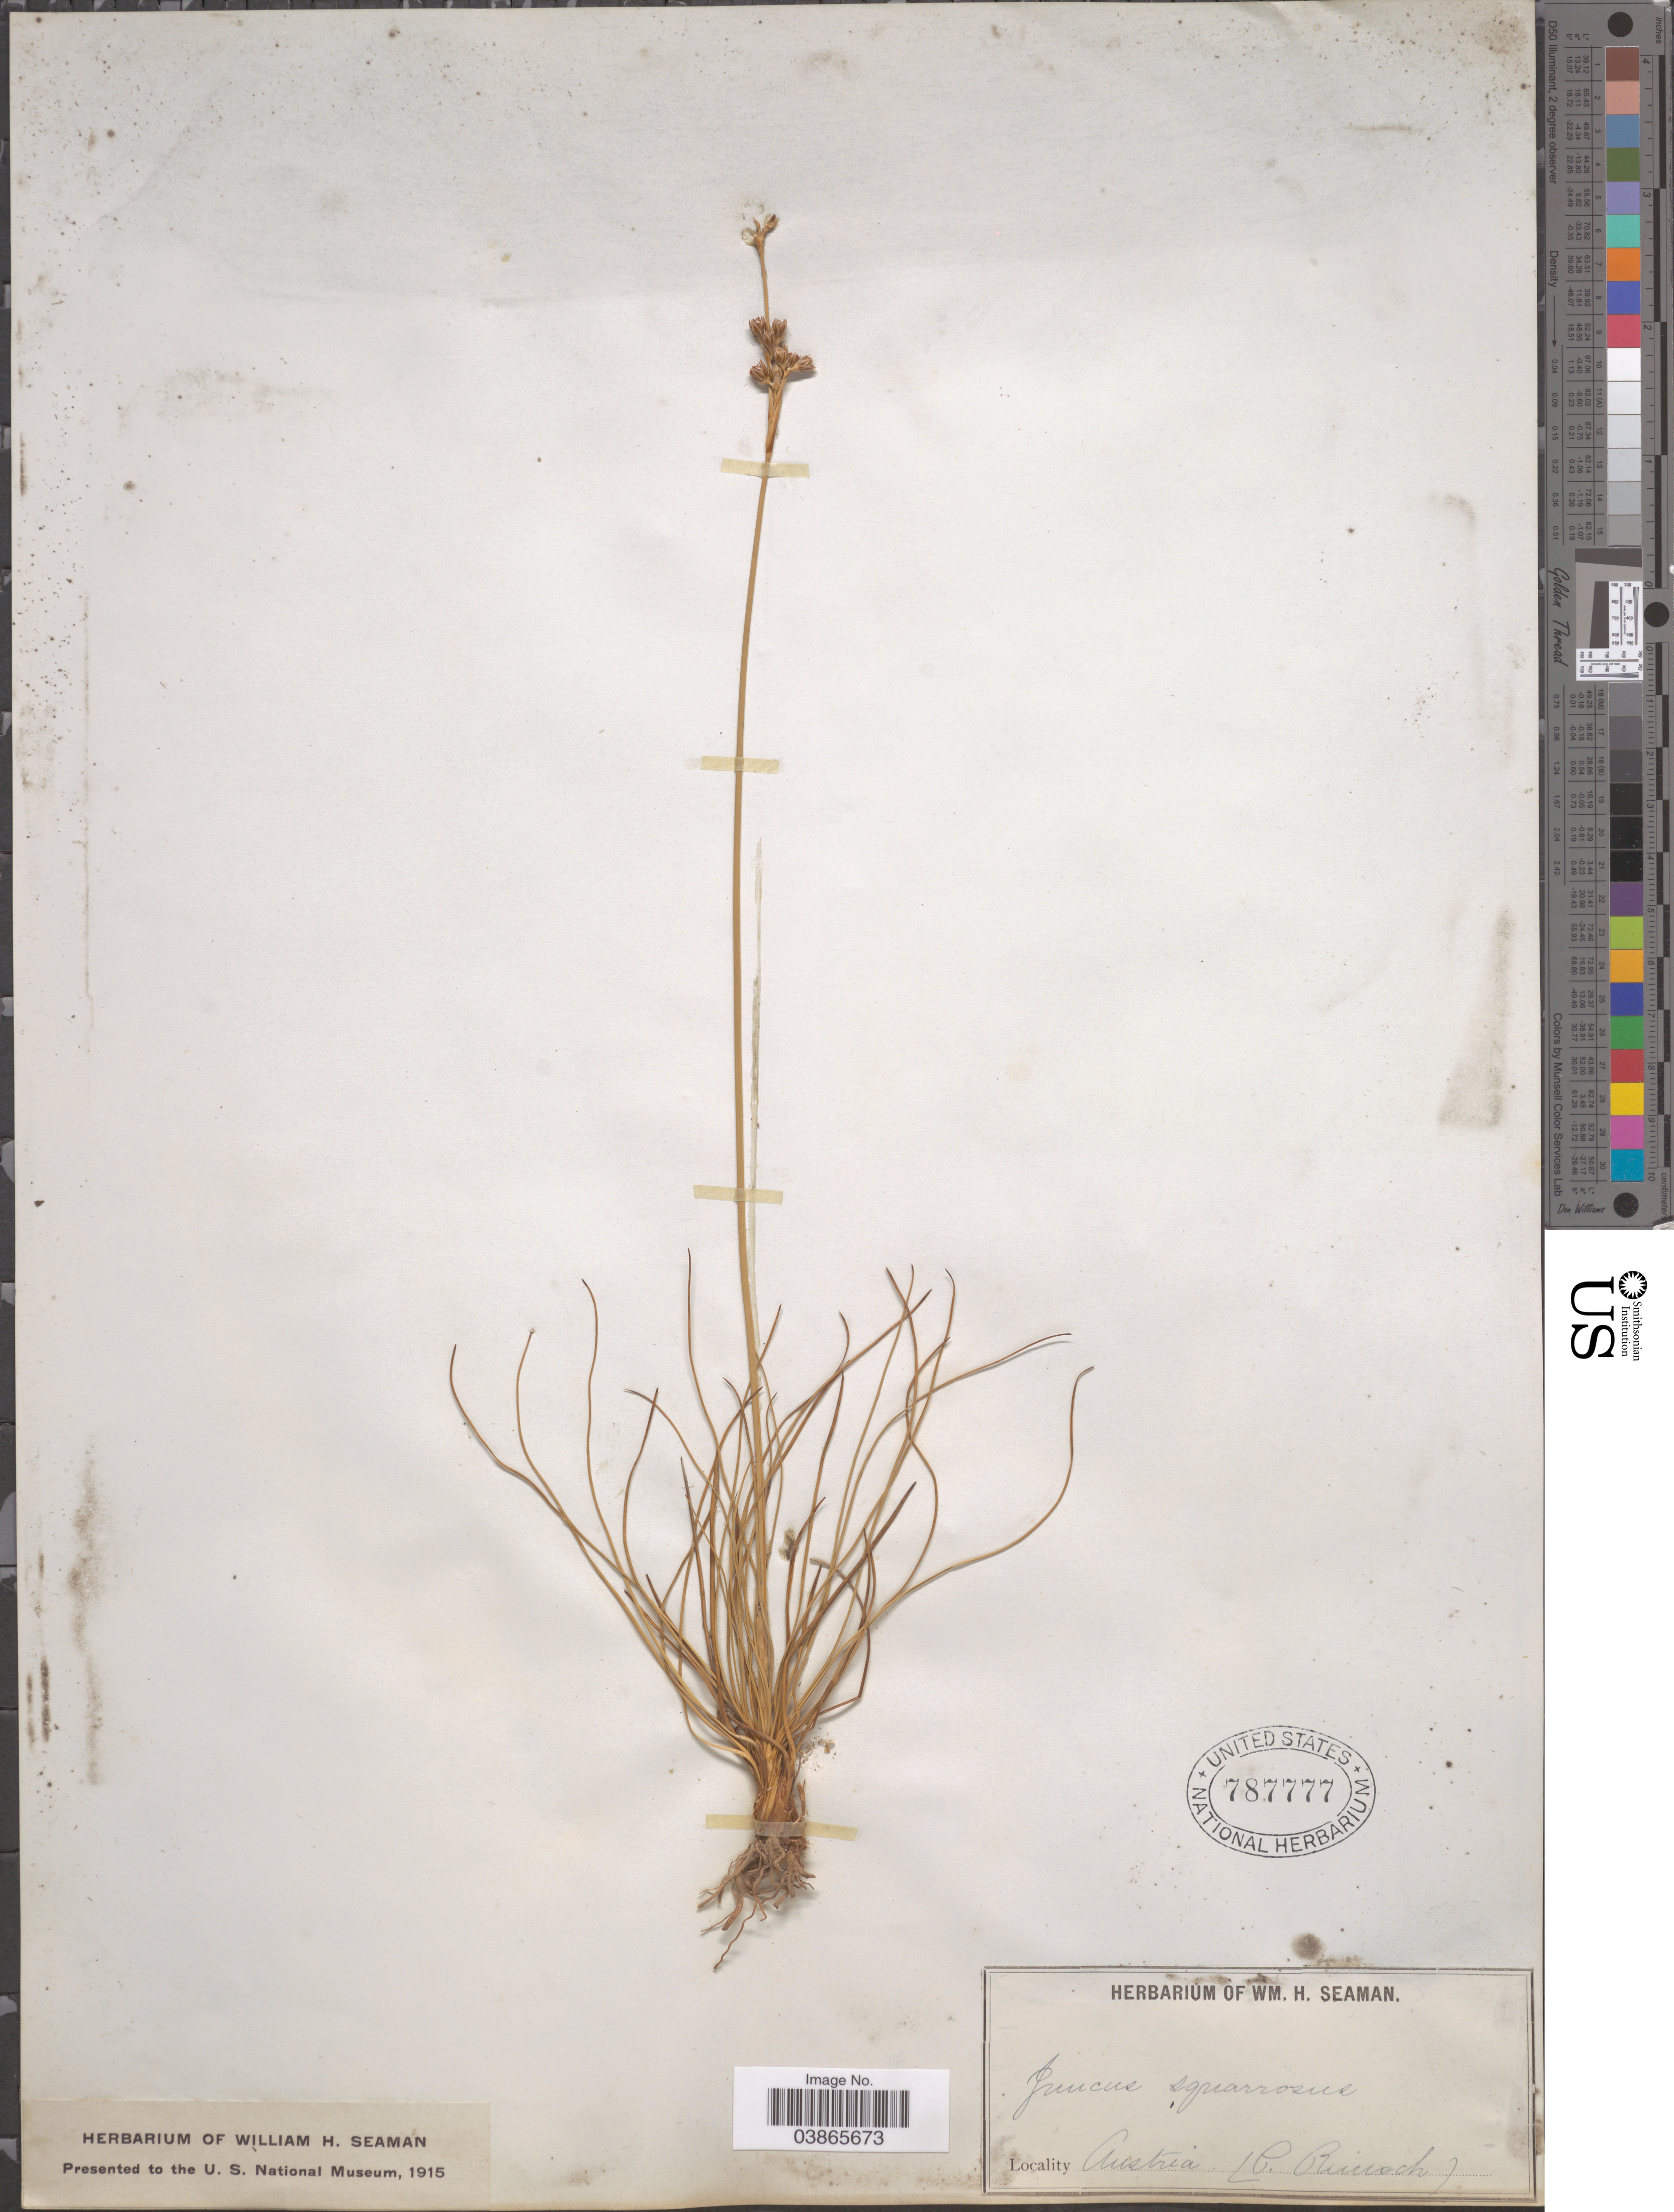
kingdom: Plantae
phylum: Tracheophyta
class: Liliopsida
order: Poales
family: Juncaceae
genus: Juncus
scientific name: Juncus squarrosus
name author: L.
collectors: C. Reinsch (herbarium)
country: Austria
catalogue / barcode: US 787777